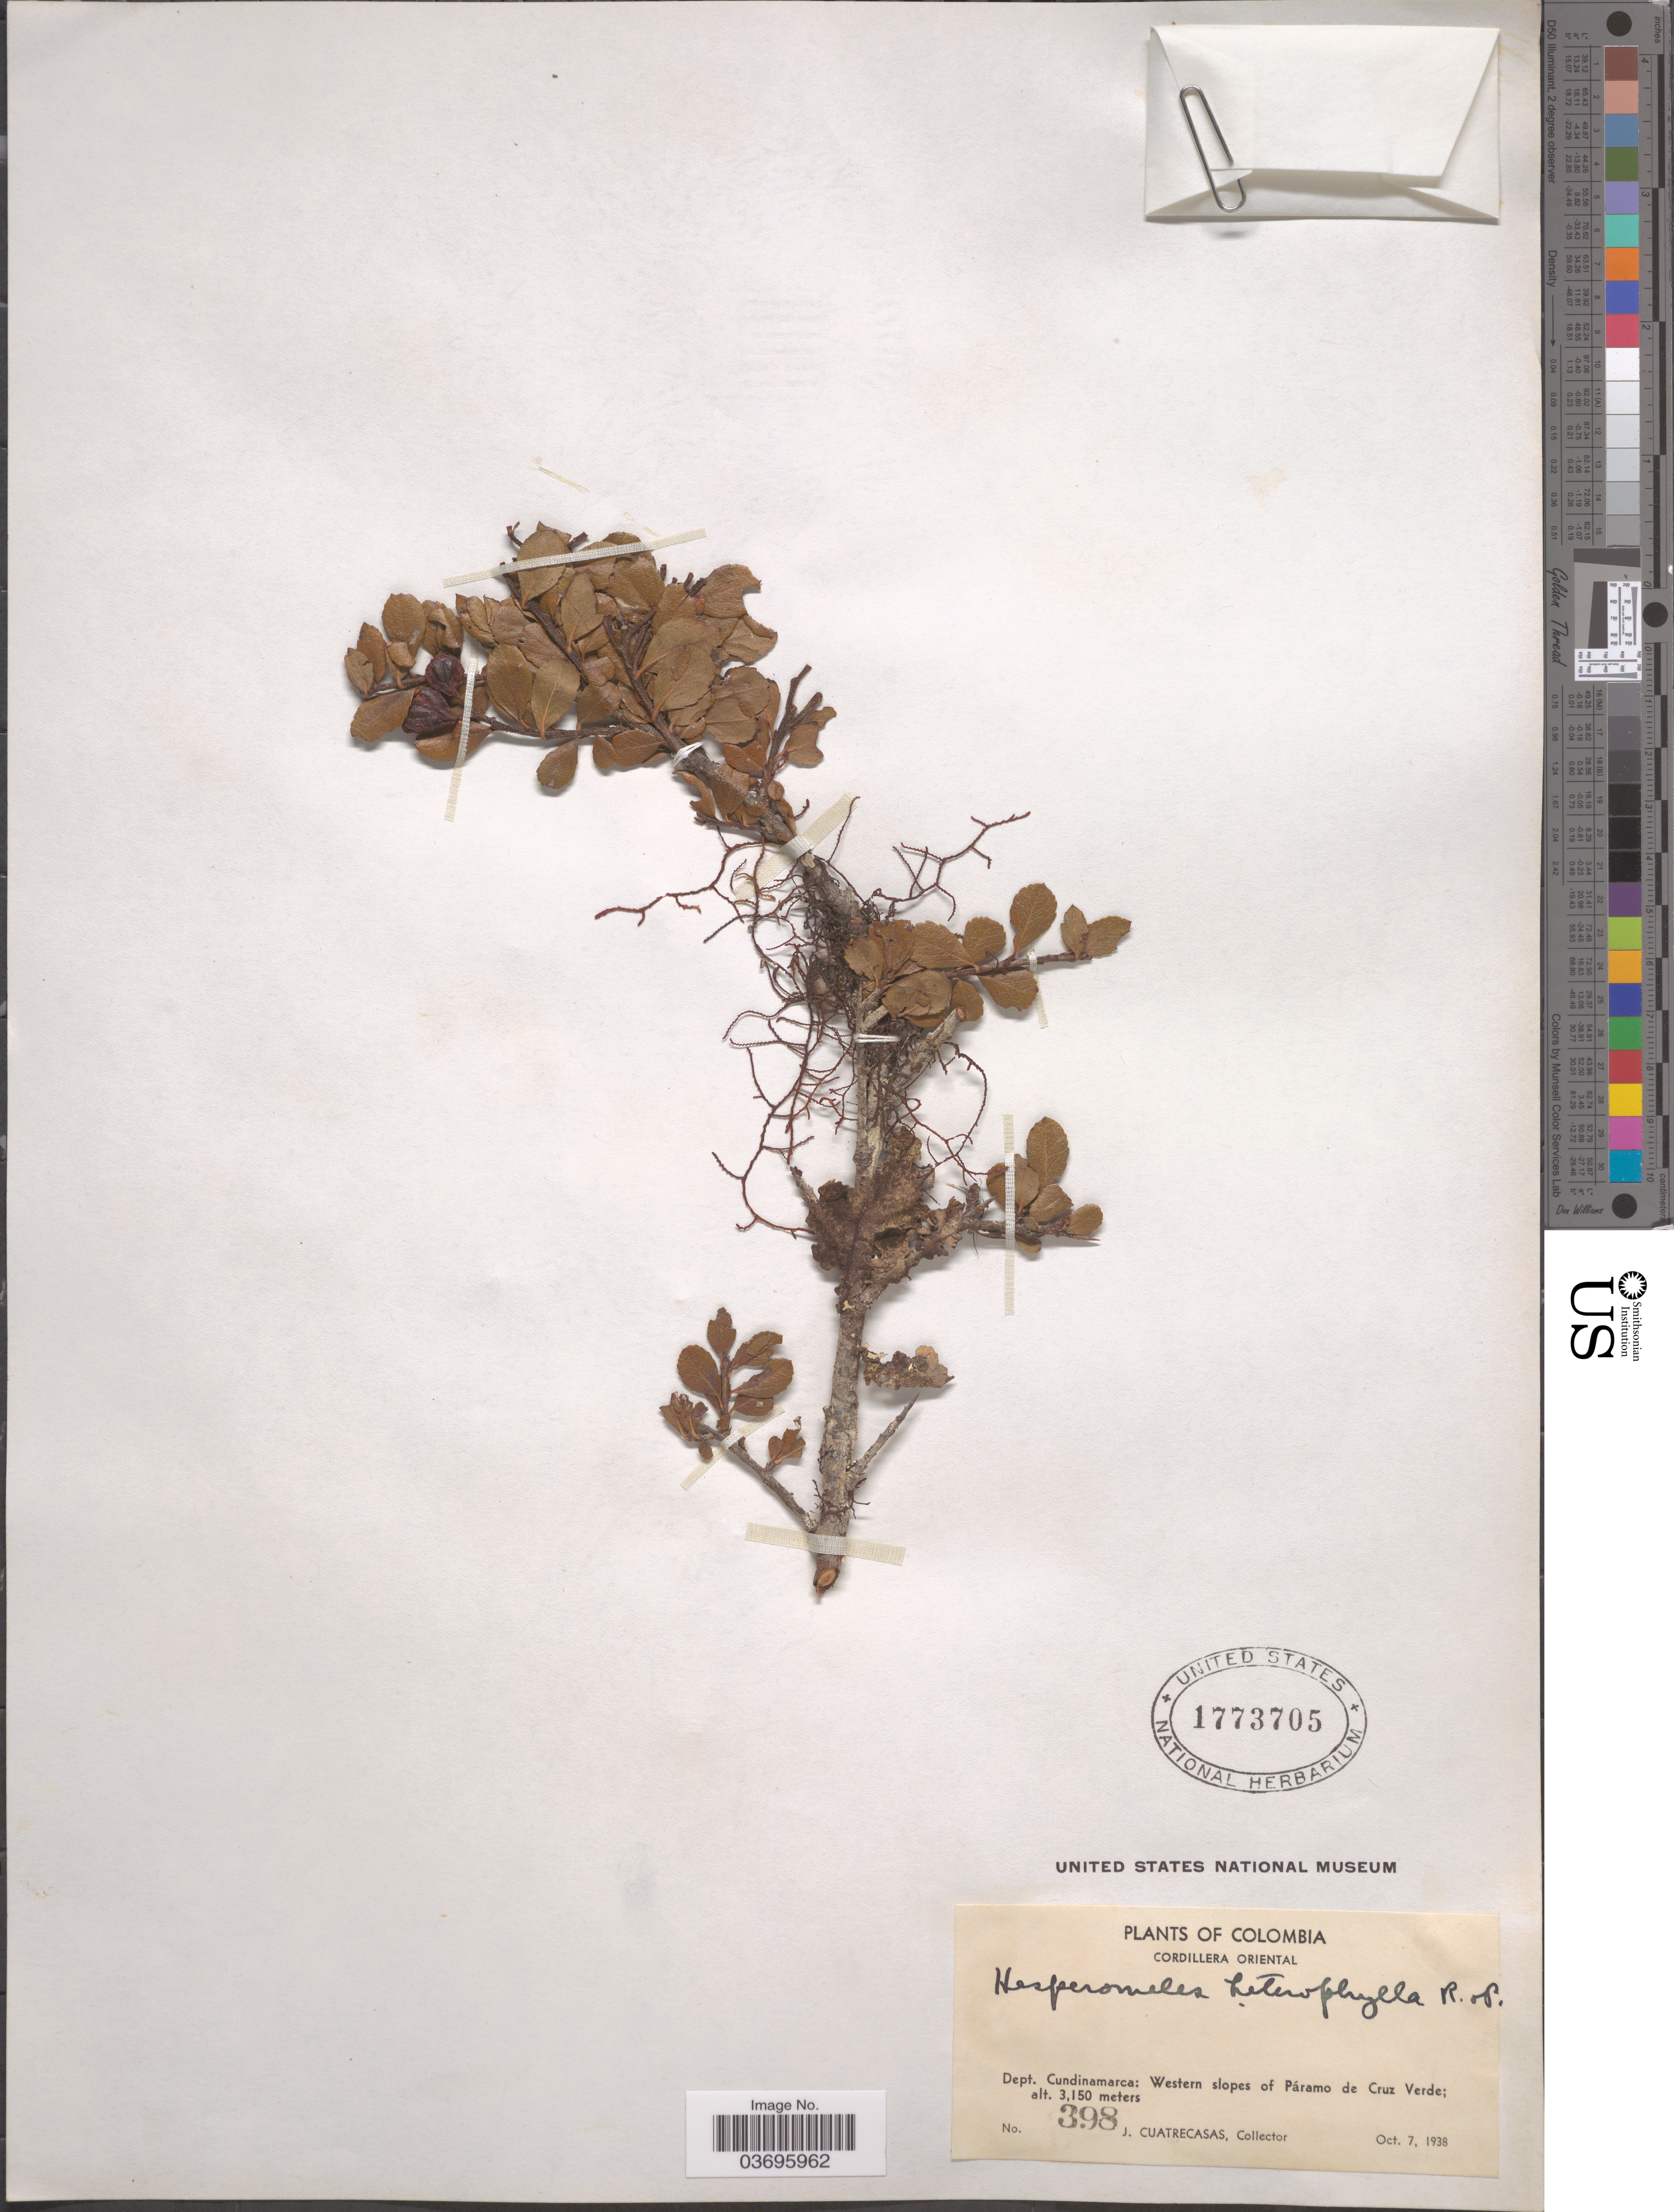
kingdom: Plantae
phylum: Tracheophyta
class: Magnoliopsida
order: Rosales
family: Rosaceae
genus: Hesperomeles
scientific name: Hesperomeles heterophylla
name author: (Ruiz & Pav.) Hook.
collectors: J. Cuatrecasas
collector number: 398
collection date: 1938-10-07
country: Colombia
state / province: Cundinamarca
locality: Cordillera Oriental. Dept. Cundinamarca: Western slopes of Páramo de Cruz Verde.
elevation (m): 3150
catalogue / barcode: US 1773705